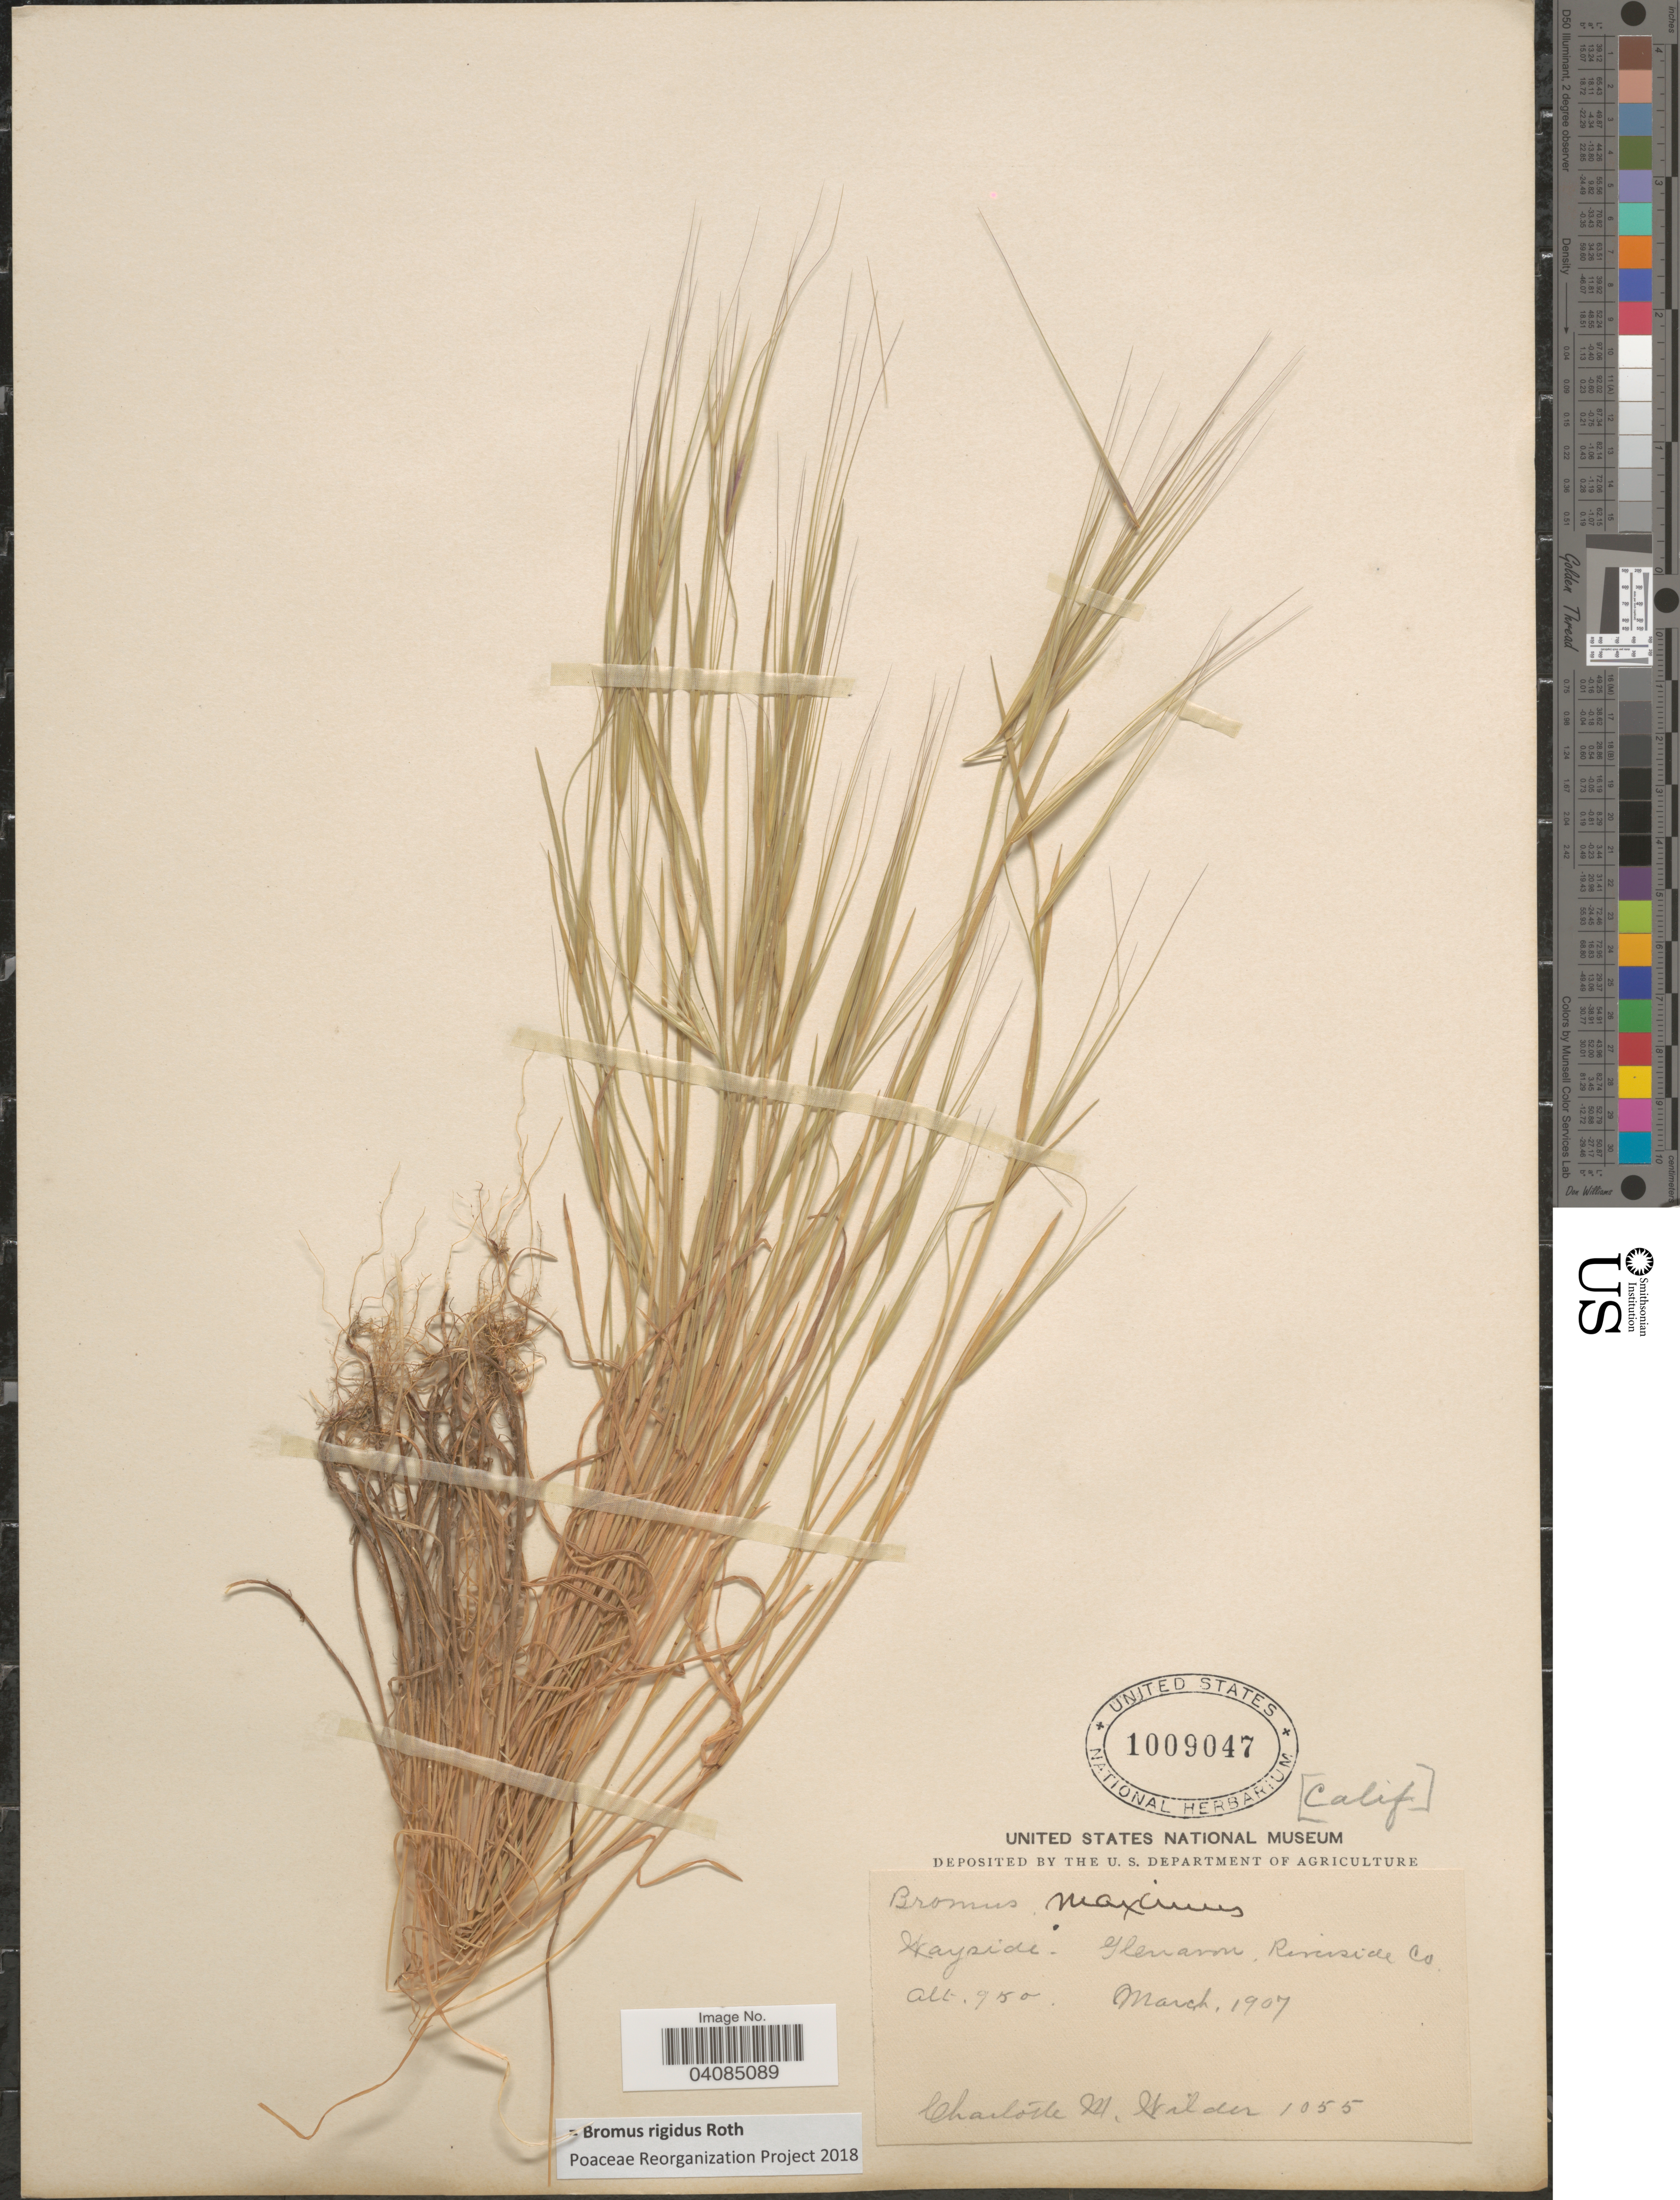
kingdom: Plantae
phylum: Tracheophyta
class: Liliopsida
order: Poales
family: Poaceae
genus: Bromus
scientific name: Bromus rigidus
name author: Roth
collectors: C. Wilder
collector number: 1055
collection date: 1907-03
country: United States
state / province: California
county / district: Riverside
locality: Waysides - Glenavon. Riverside Co.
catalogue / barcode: US 1009047